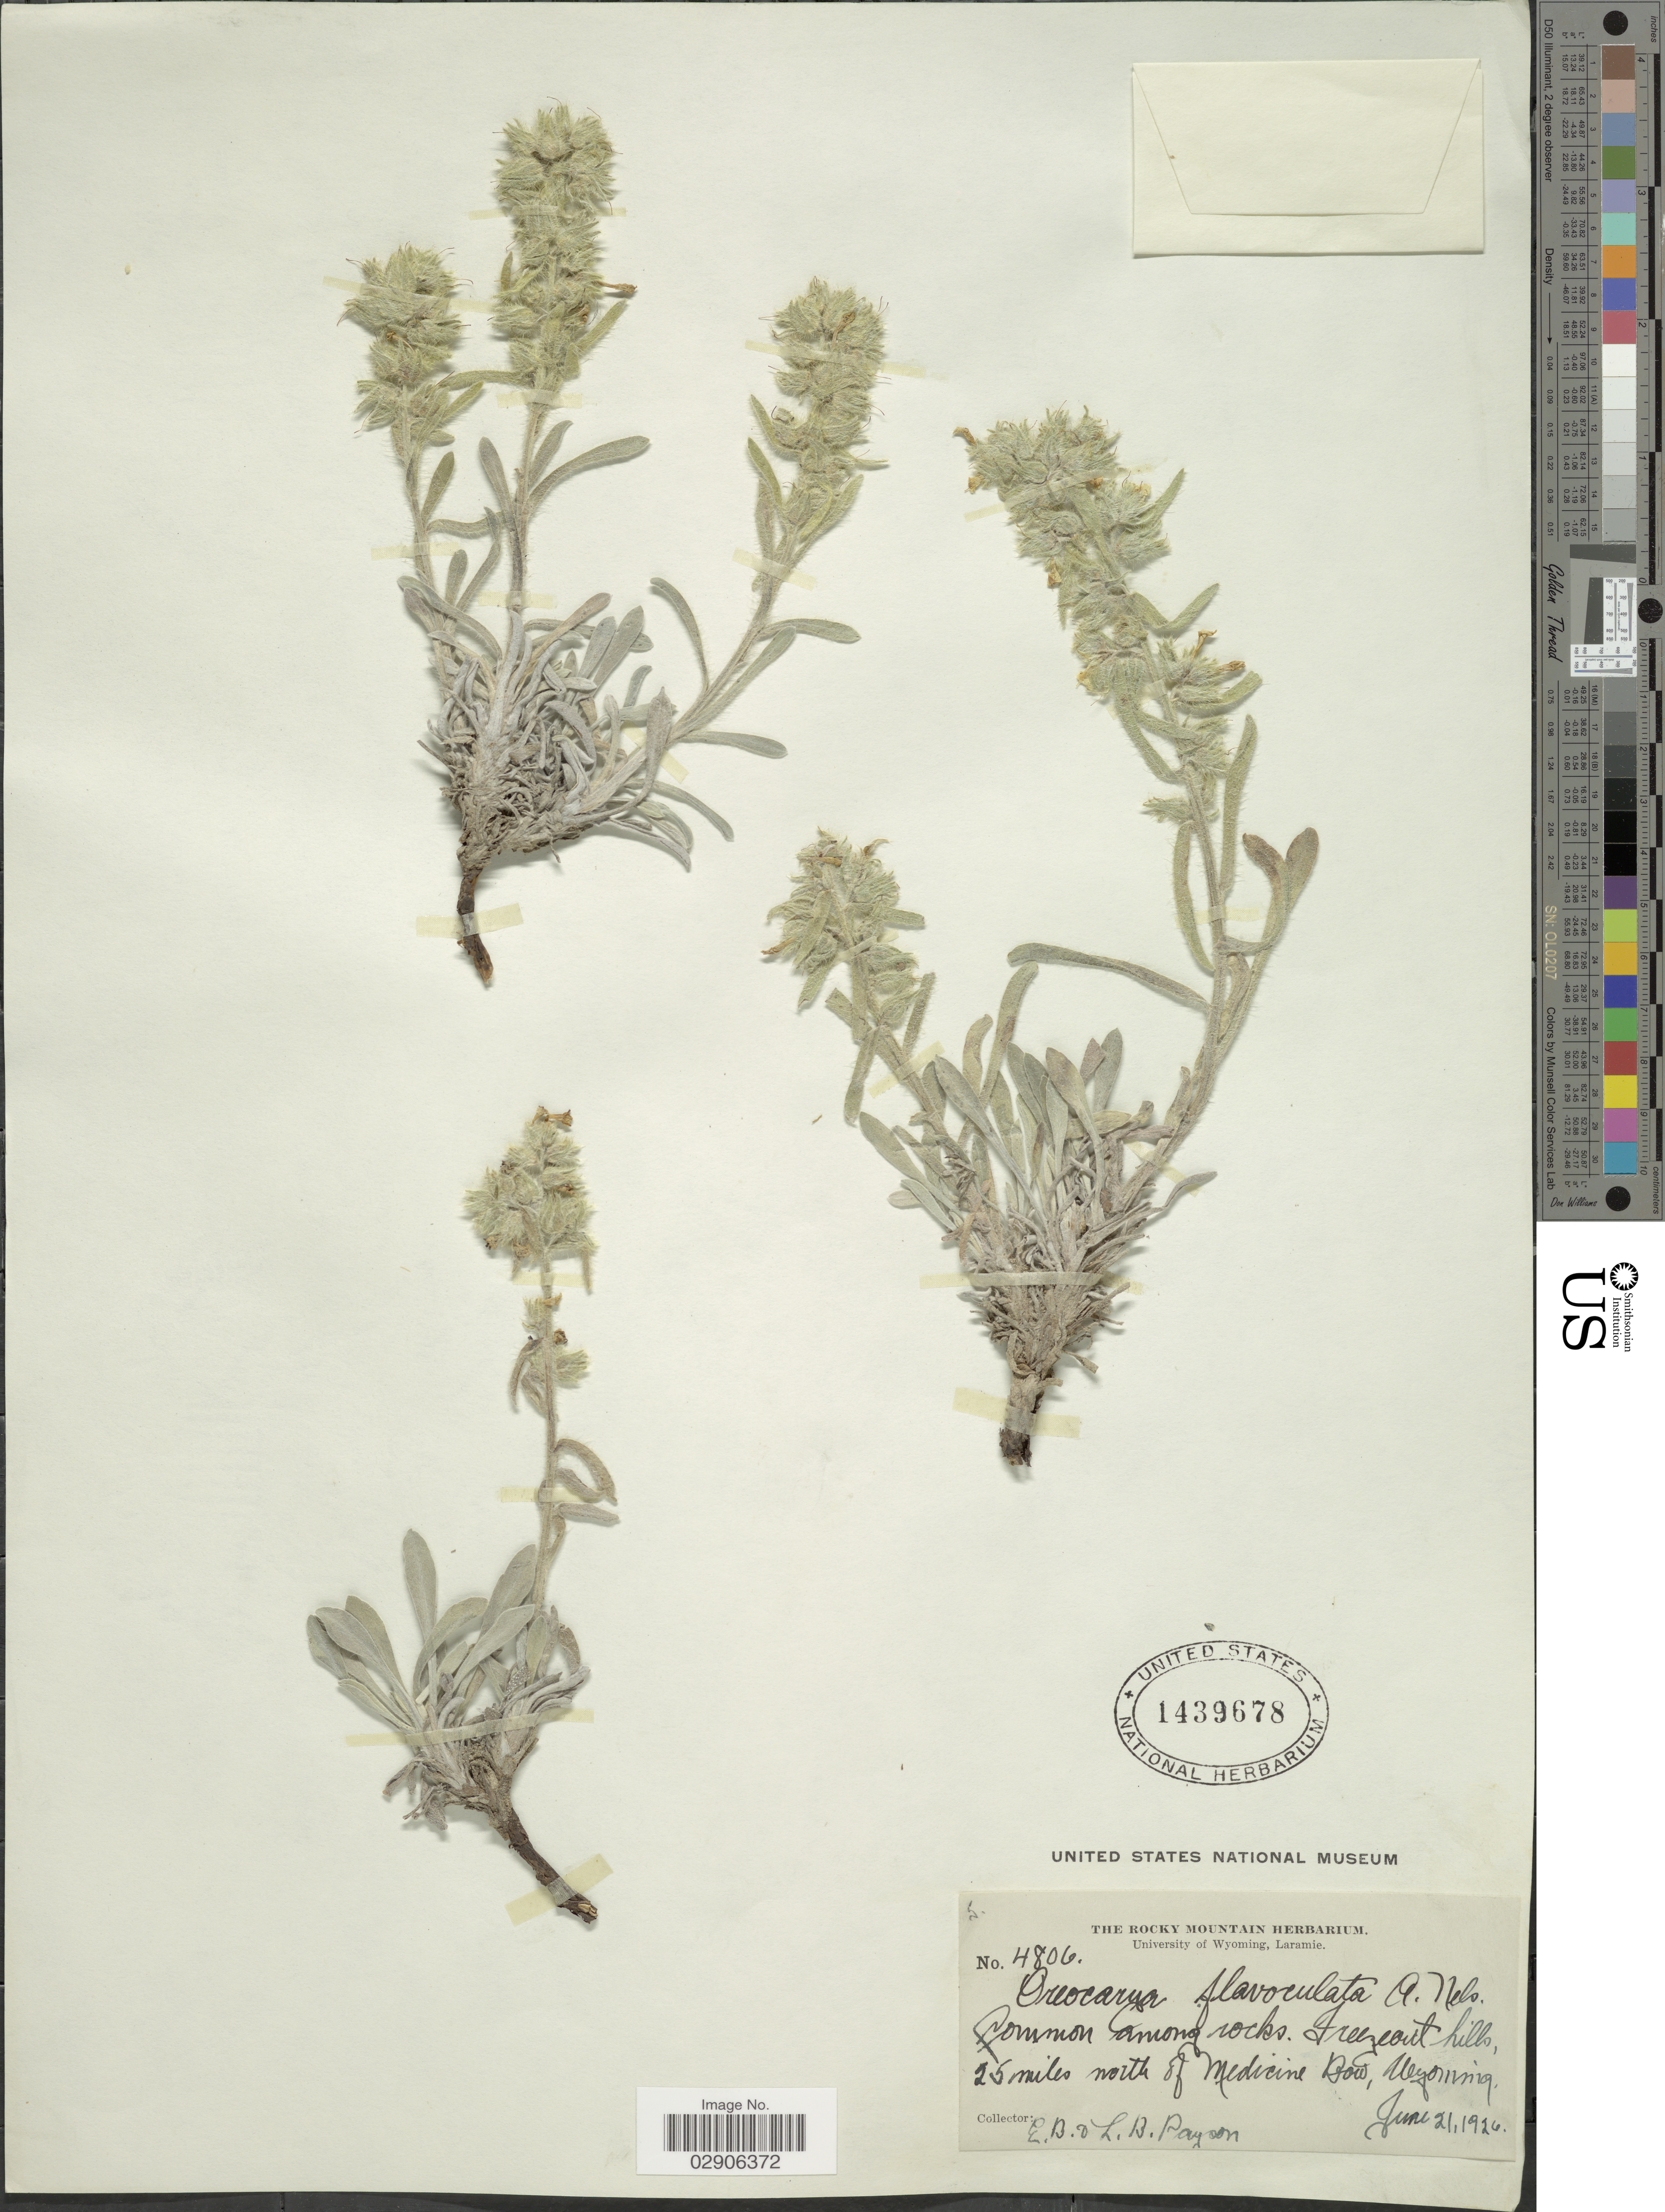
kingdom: Plantae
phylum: Tracheophyta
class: Magnoliopsida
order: Boraginales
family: Boraginaceae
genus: Cryptantha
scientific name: Cryptantha flavoculata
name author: (A. Nelson) Payson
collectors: E. B. Payson & L. Payson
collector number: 4806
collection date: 1926-06-21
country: United States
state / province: Wyoming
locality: Common among rocks. Freezeout hills, 25 miles north of Medicine Bow.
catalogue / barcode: US 1439678